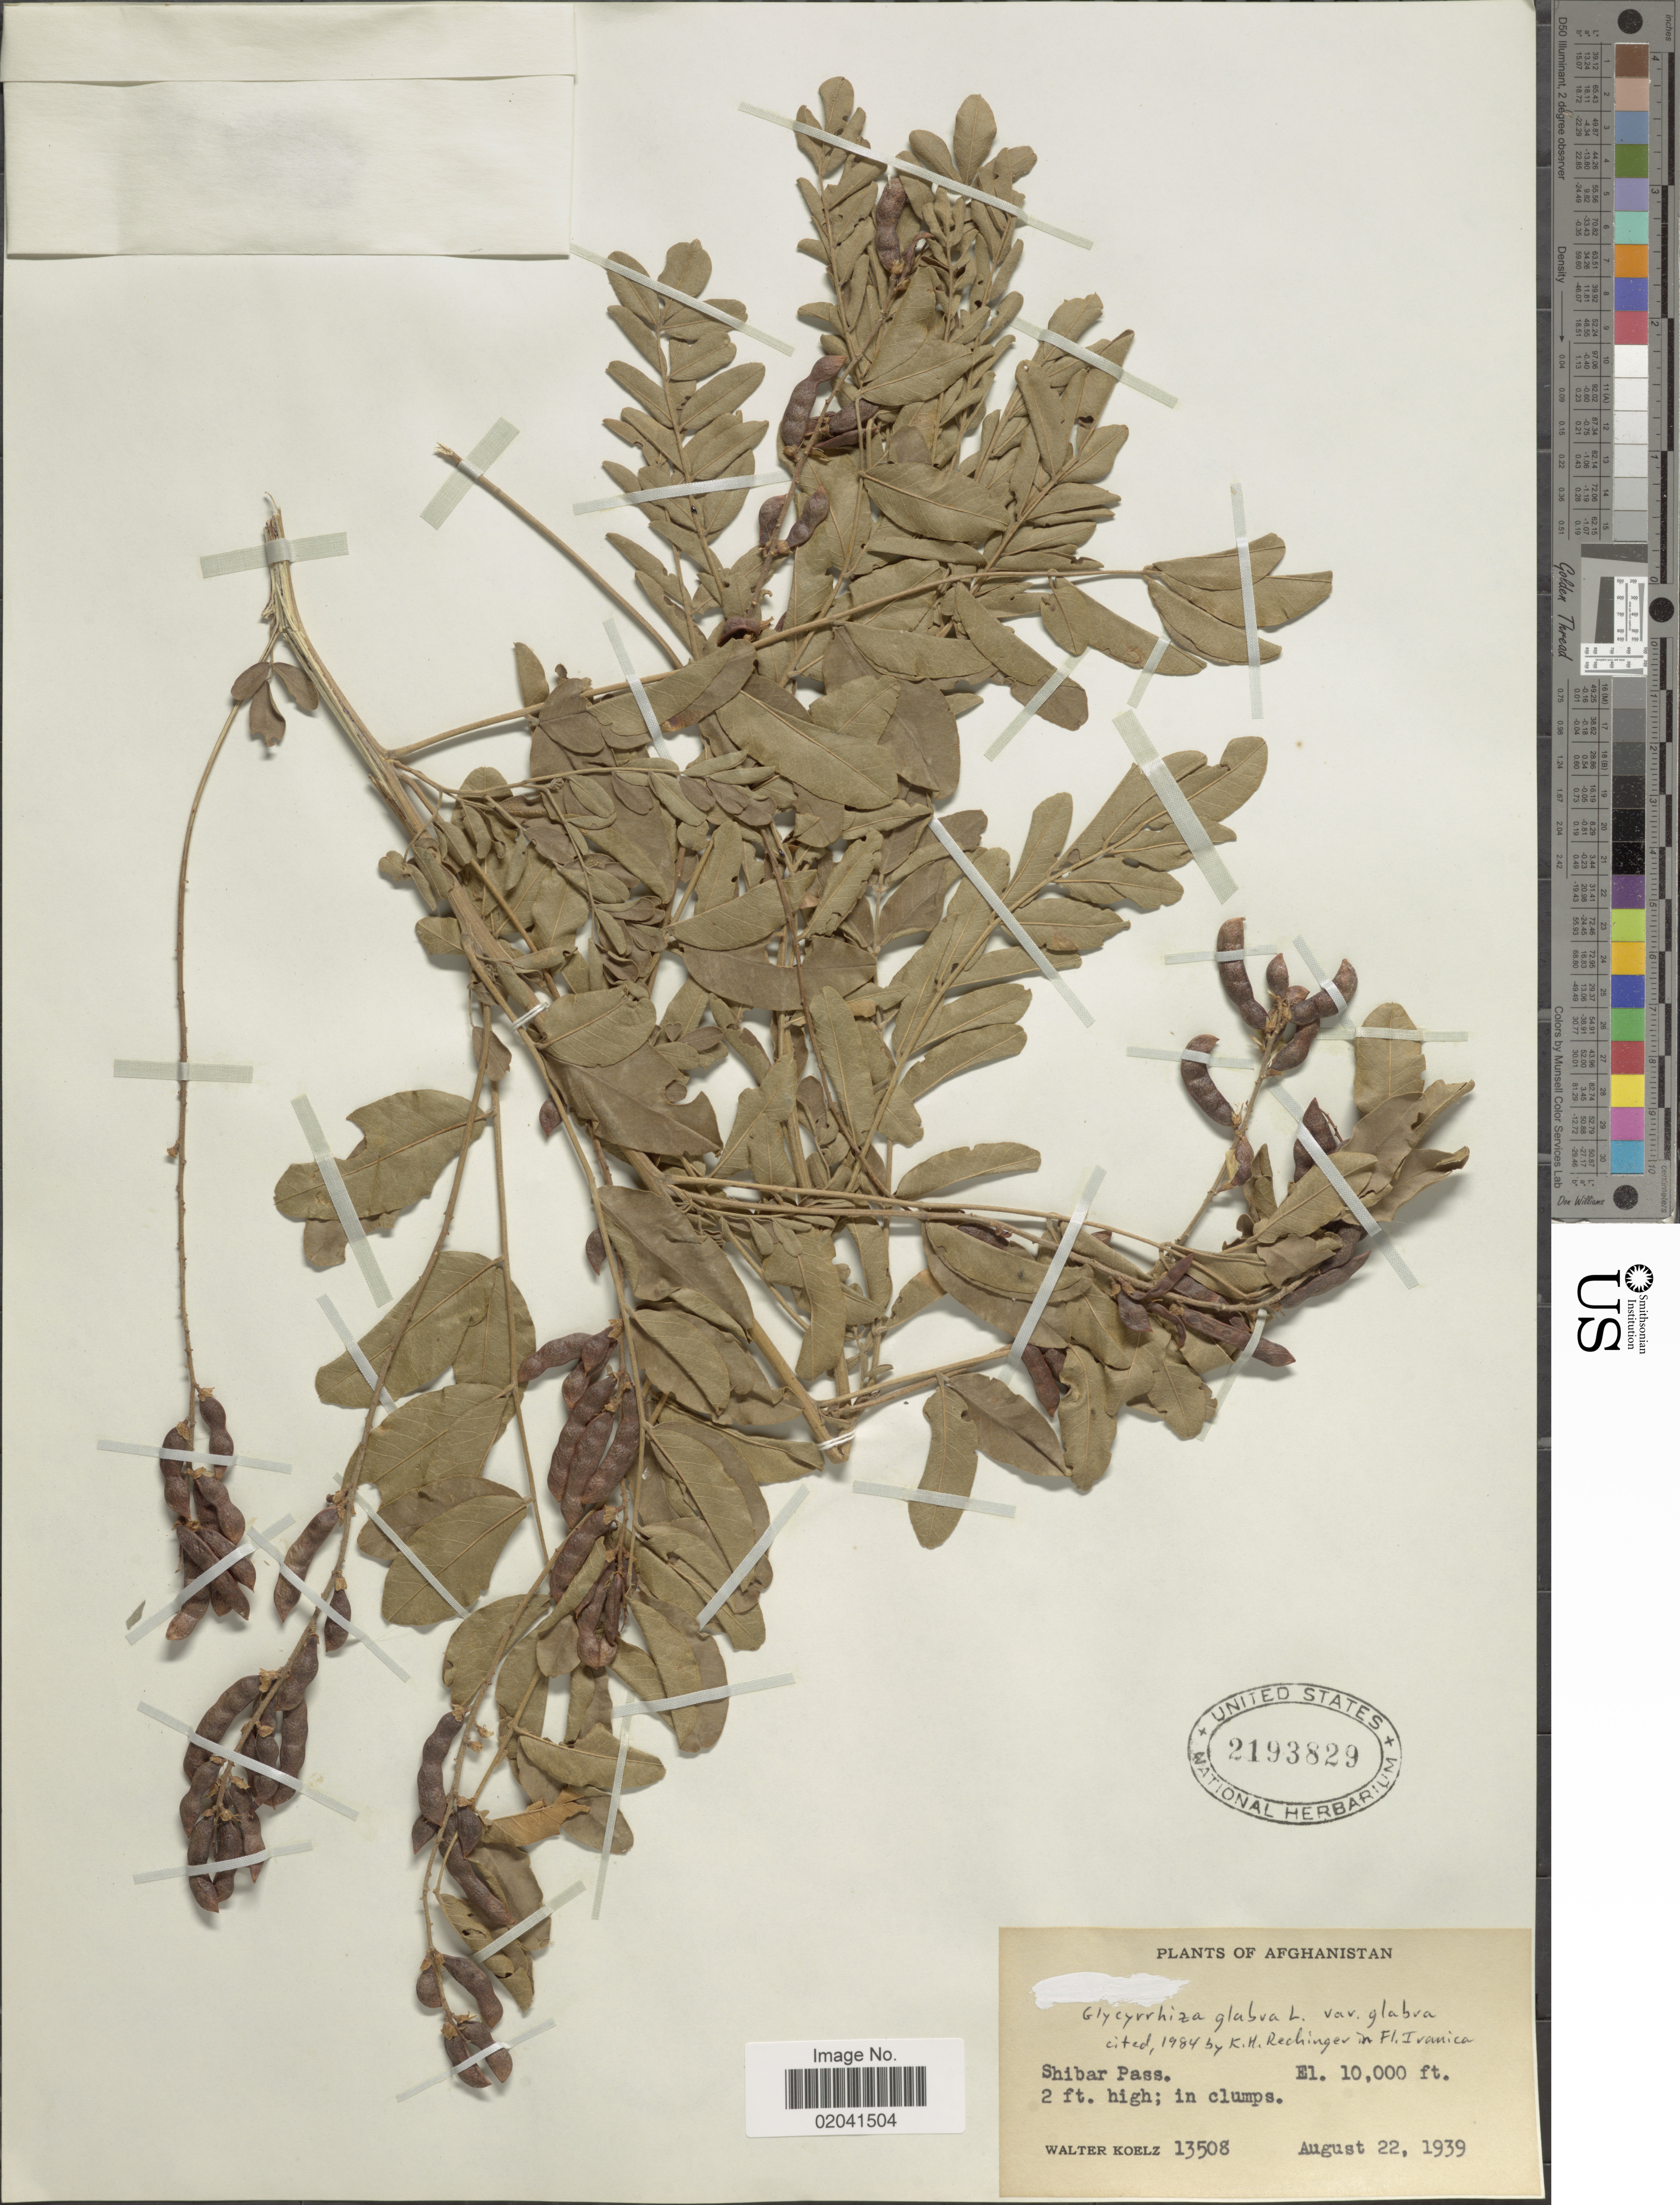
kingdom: Plantae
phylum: Tracheophyta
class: Magnoliopsida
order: Fabales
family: Fabaceae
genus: Glycyrrhiza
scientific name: Glycyrrhiza glabra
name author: L.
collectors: W. N. Koelz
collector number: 13508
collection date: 1939-08-22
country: Afghanistan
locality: Shibar Pass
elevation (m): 3048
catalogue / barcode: US 2193829